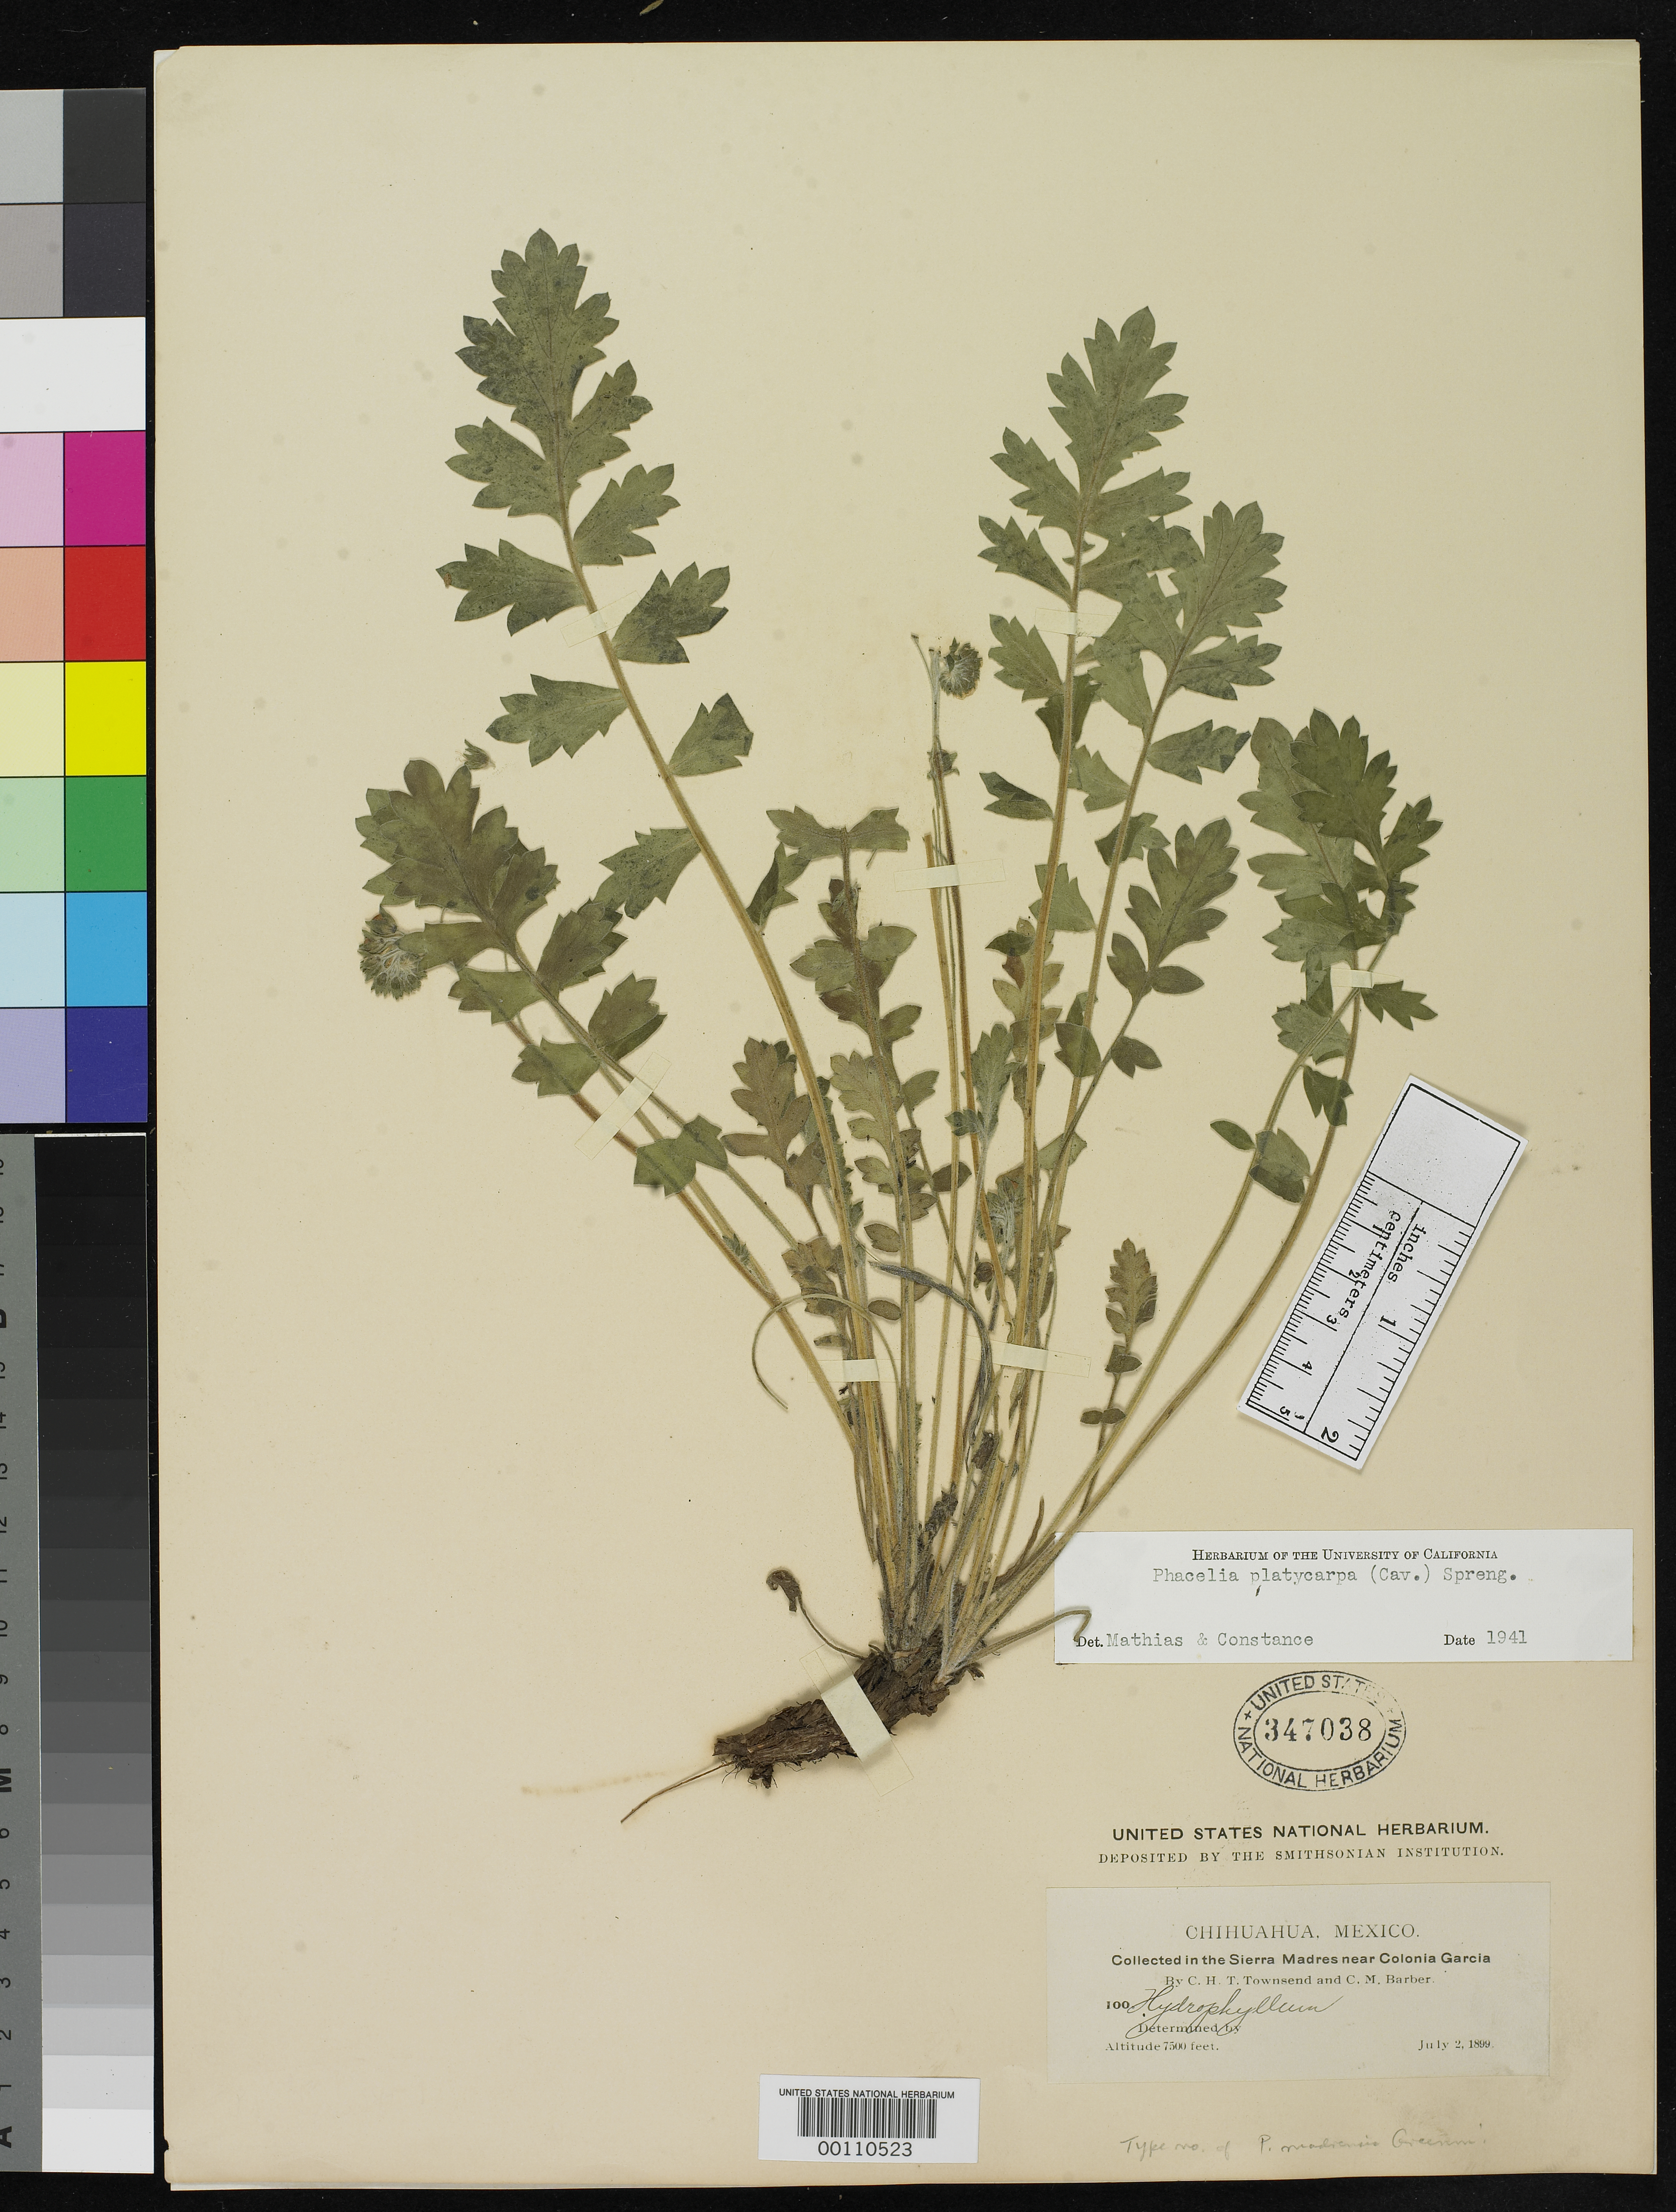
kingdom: Plantae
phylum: Tracheophyta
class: Magnoliopsida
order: Boraginales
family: Hydrophyllaceae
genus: Phacelia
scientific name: Phacelia madrensis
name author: Greenm.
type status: Isotype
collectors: C. H. T. Townsend & C. M. Baker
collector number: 100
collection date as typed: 02 Jul 1899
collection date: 1899-07-02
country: Mexico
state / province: Chihuahua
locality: Sierra Madres near Colonia Garcia.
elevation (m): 2286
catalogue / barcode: US 347038